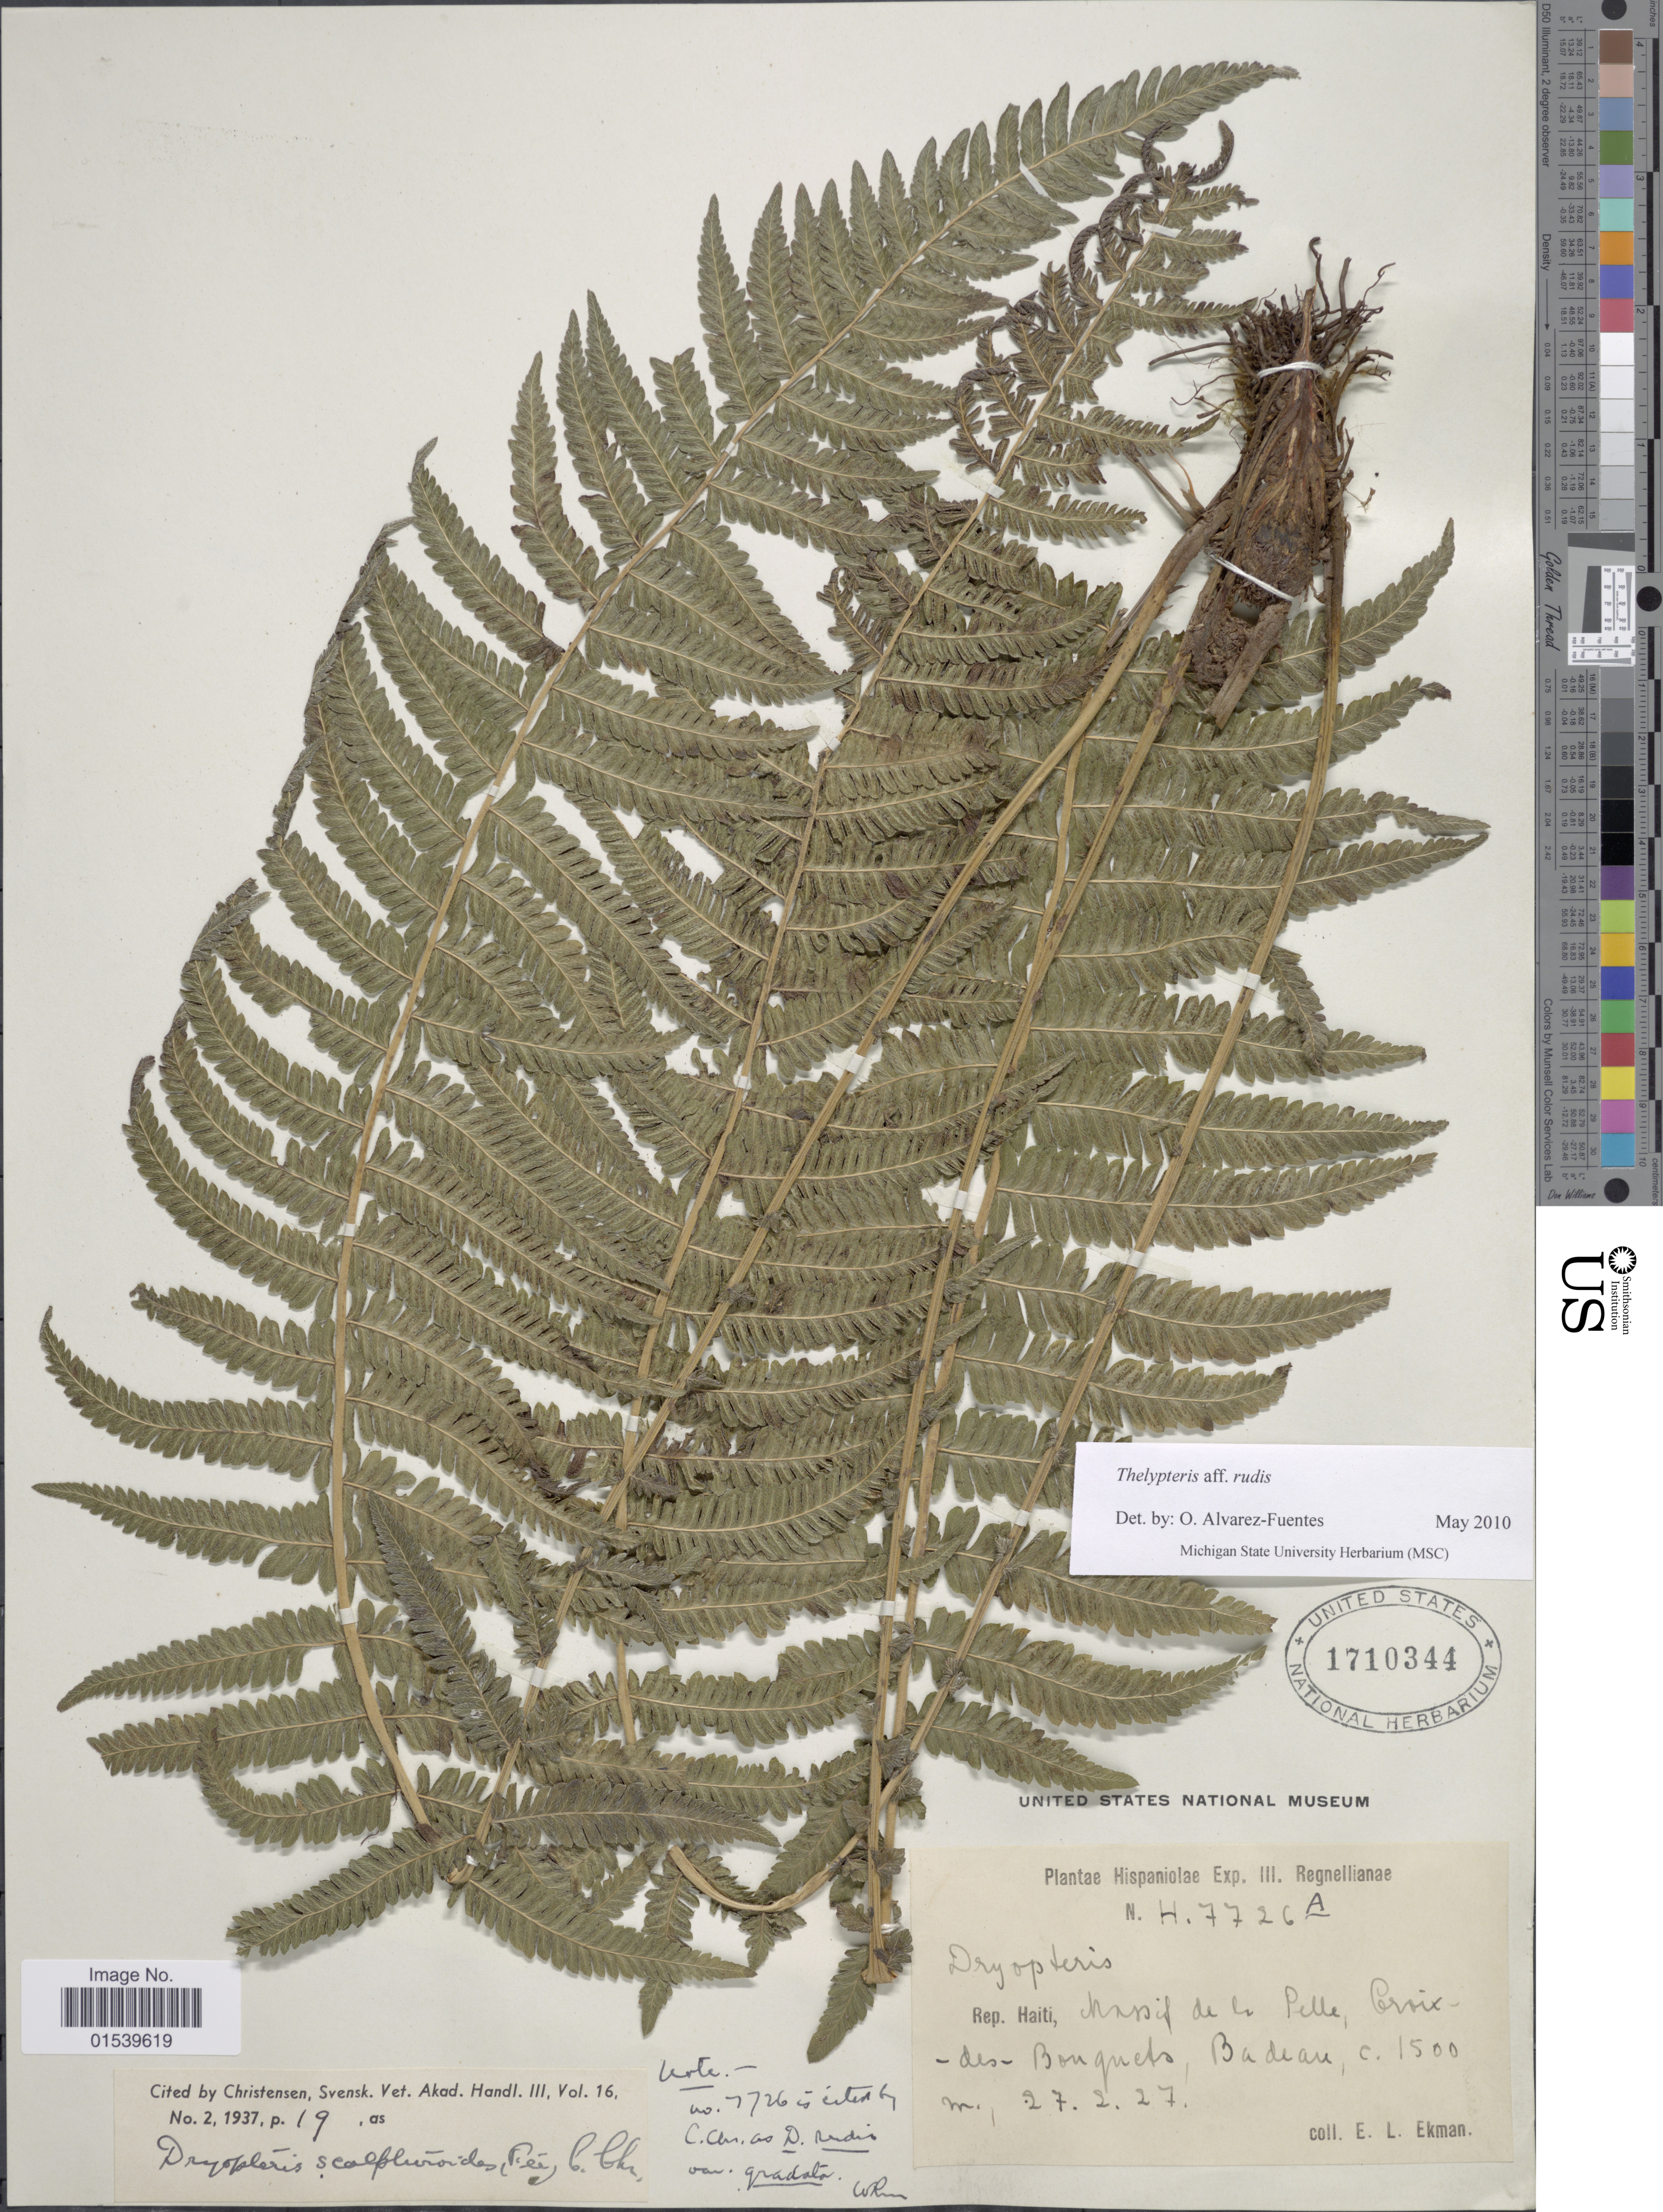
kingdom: Plantae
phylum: Tracheophyta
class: Polypodiopsida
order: Polypodiales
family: Thelypteridaceae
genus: Amauropelta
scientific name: Amauropelta rudis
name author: (Kunze) Pic. Serm.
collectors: E. L. Ekman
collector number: H7726A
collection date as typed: Transcribed d/m/y: 27/2/27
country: Haiti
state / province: Ouest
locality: Rep. Haiti, Massif de la Selle, Croix-des-Bouquets, Badeau.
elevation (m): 1500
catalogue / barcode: US 1710344